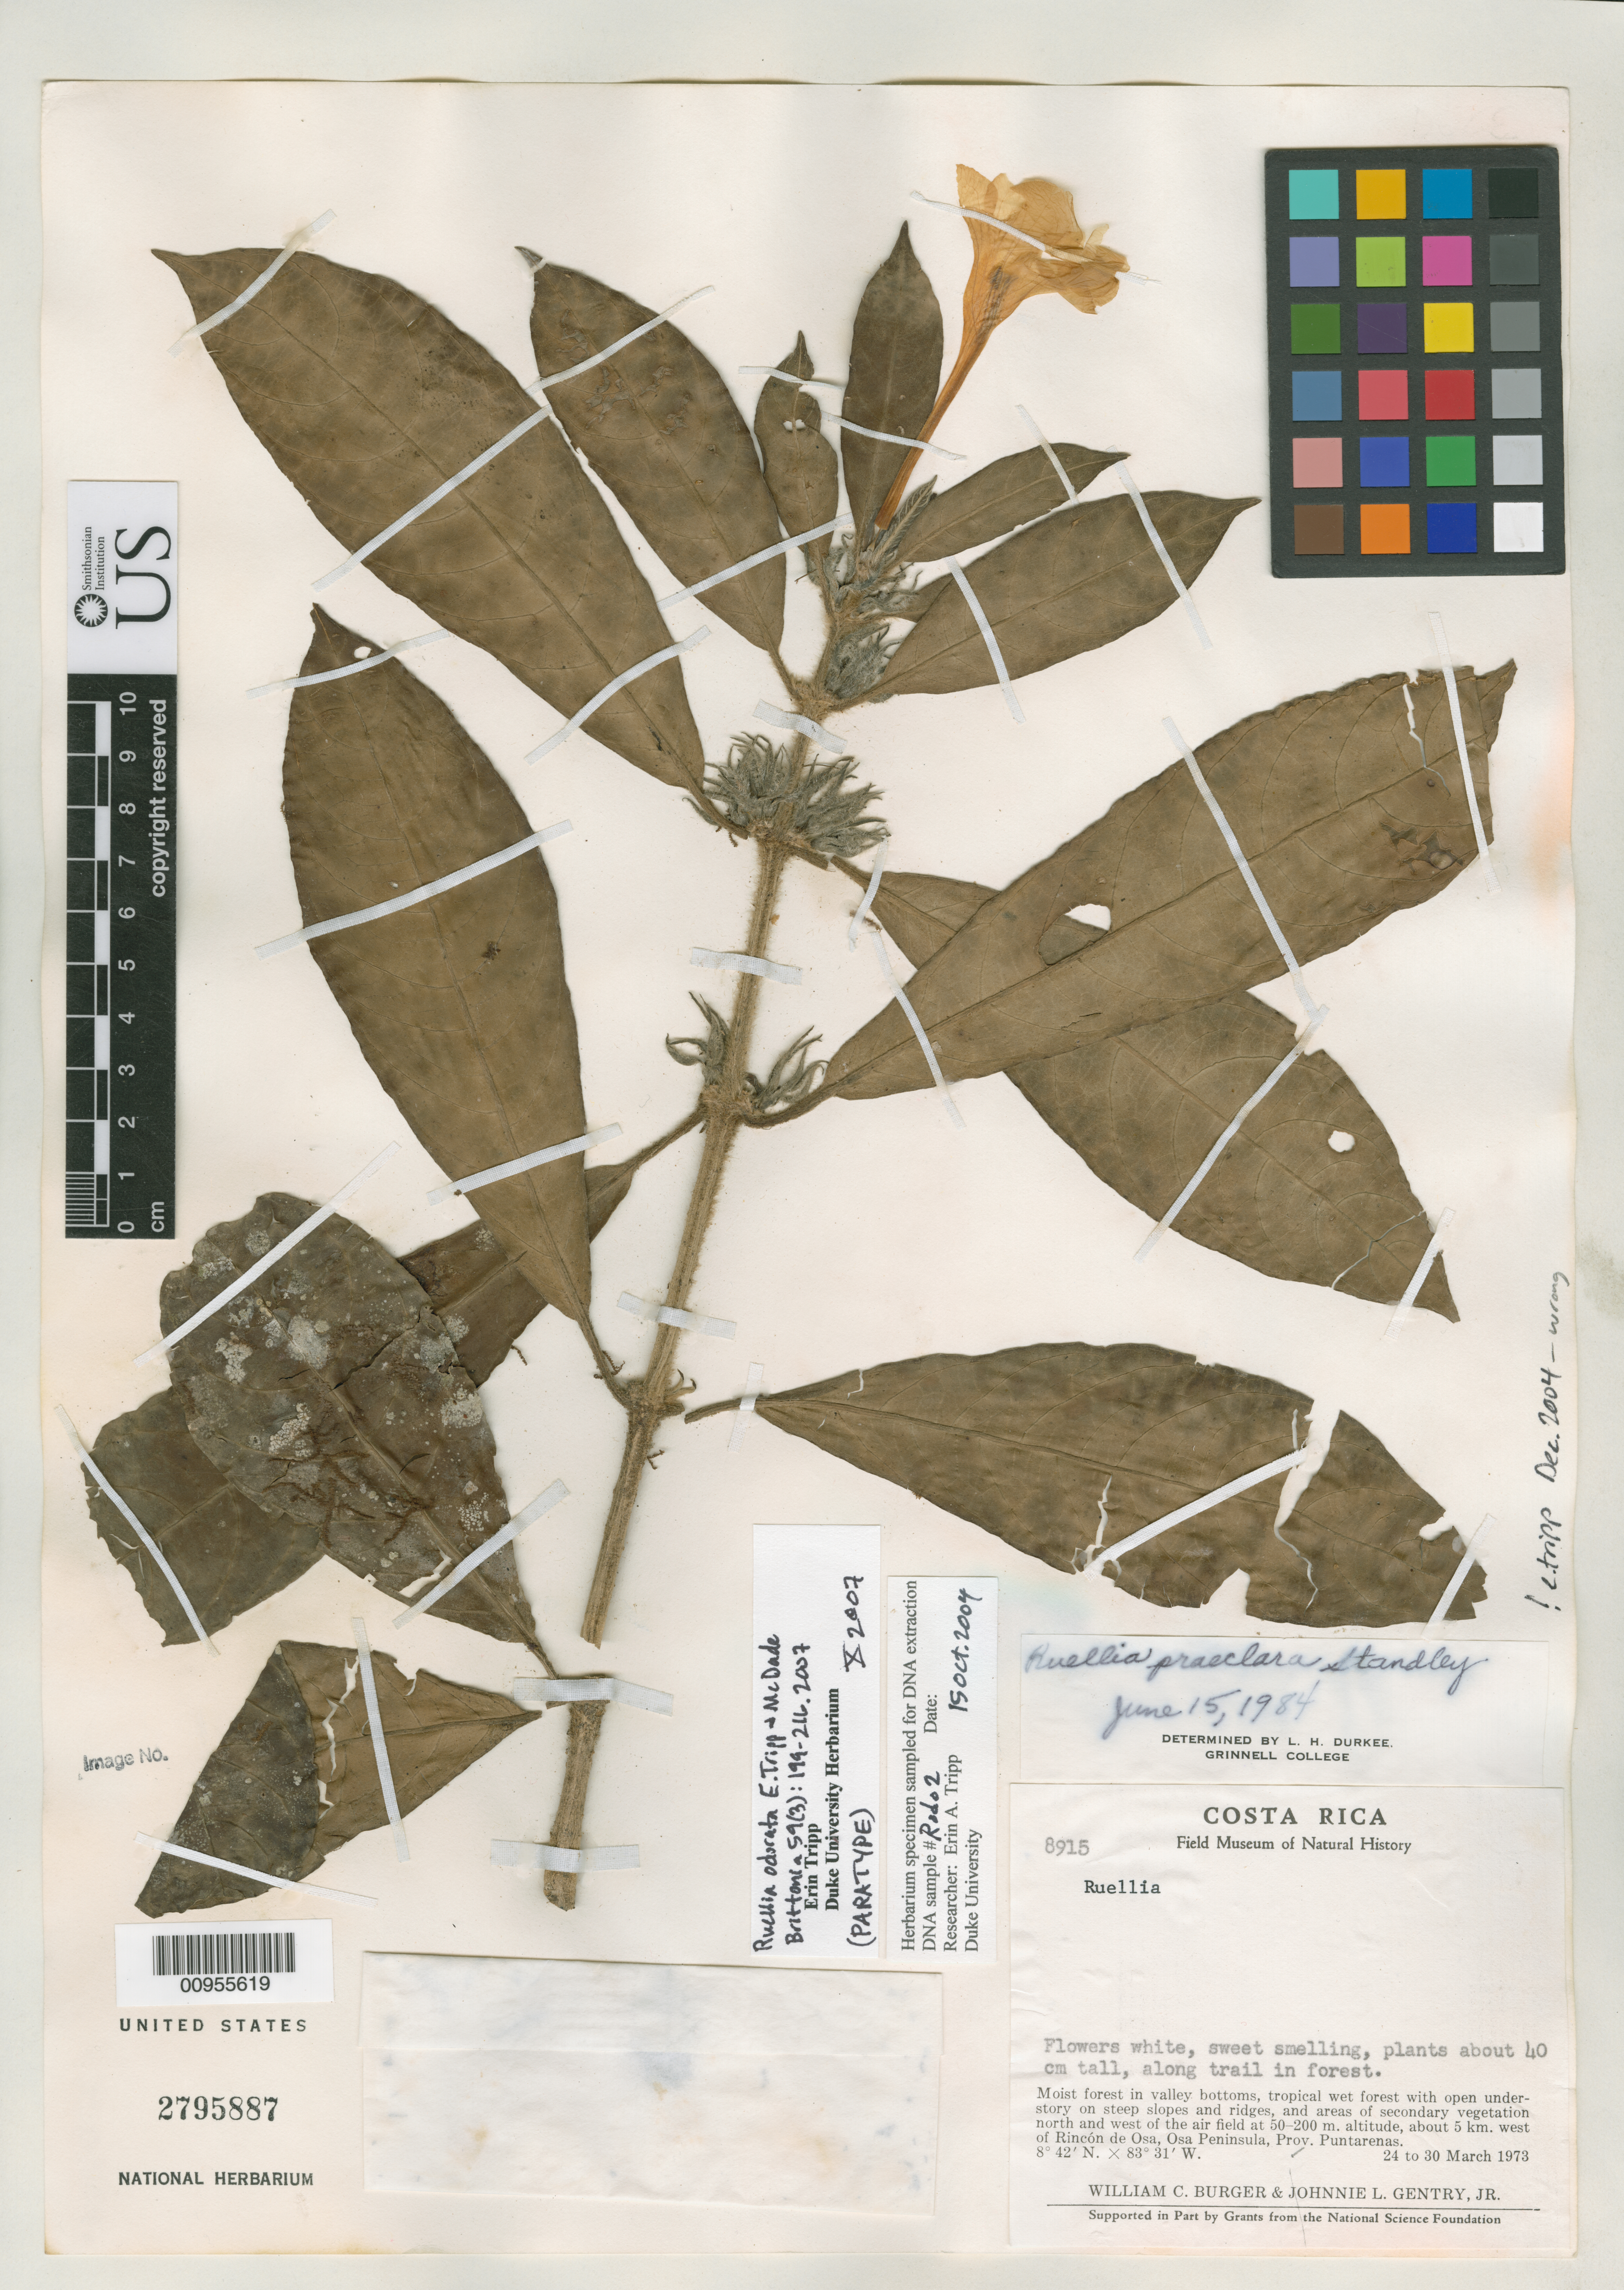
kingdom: Plantae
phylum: Tracheophyta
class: Magnoliopsida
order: Lamiales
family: Acanthaceae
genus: Ruellia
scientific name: Ruellia odorata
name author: Tripp & McDade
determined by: Tripp, Erin A., (RSA), California Botanic Garden (UNITED STATES)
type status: Paratype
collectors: W. Burger & J. L. Gentry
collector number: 8915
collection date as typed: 24 Mar 1973 to 30 Mar 1973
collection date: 1973-03-24/1973-03-30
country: Costa Rica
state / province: Puntarenas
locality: North and west of the air field, about 5 km west of Rincón de Osa, Osa Peninsula, Prov. Puntarenas.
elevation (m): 50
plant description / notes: Type collection is Aguilar 1565.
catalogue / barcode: US 2795887